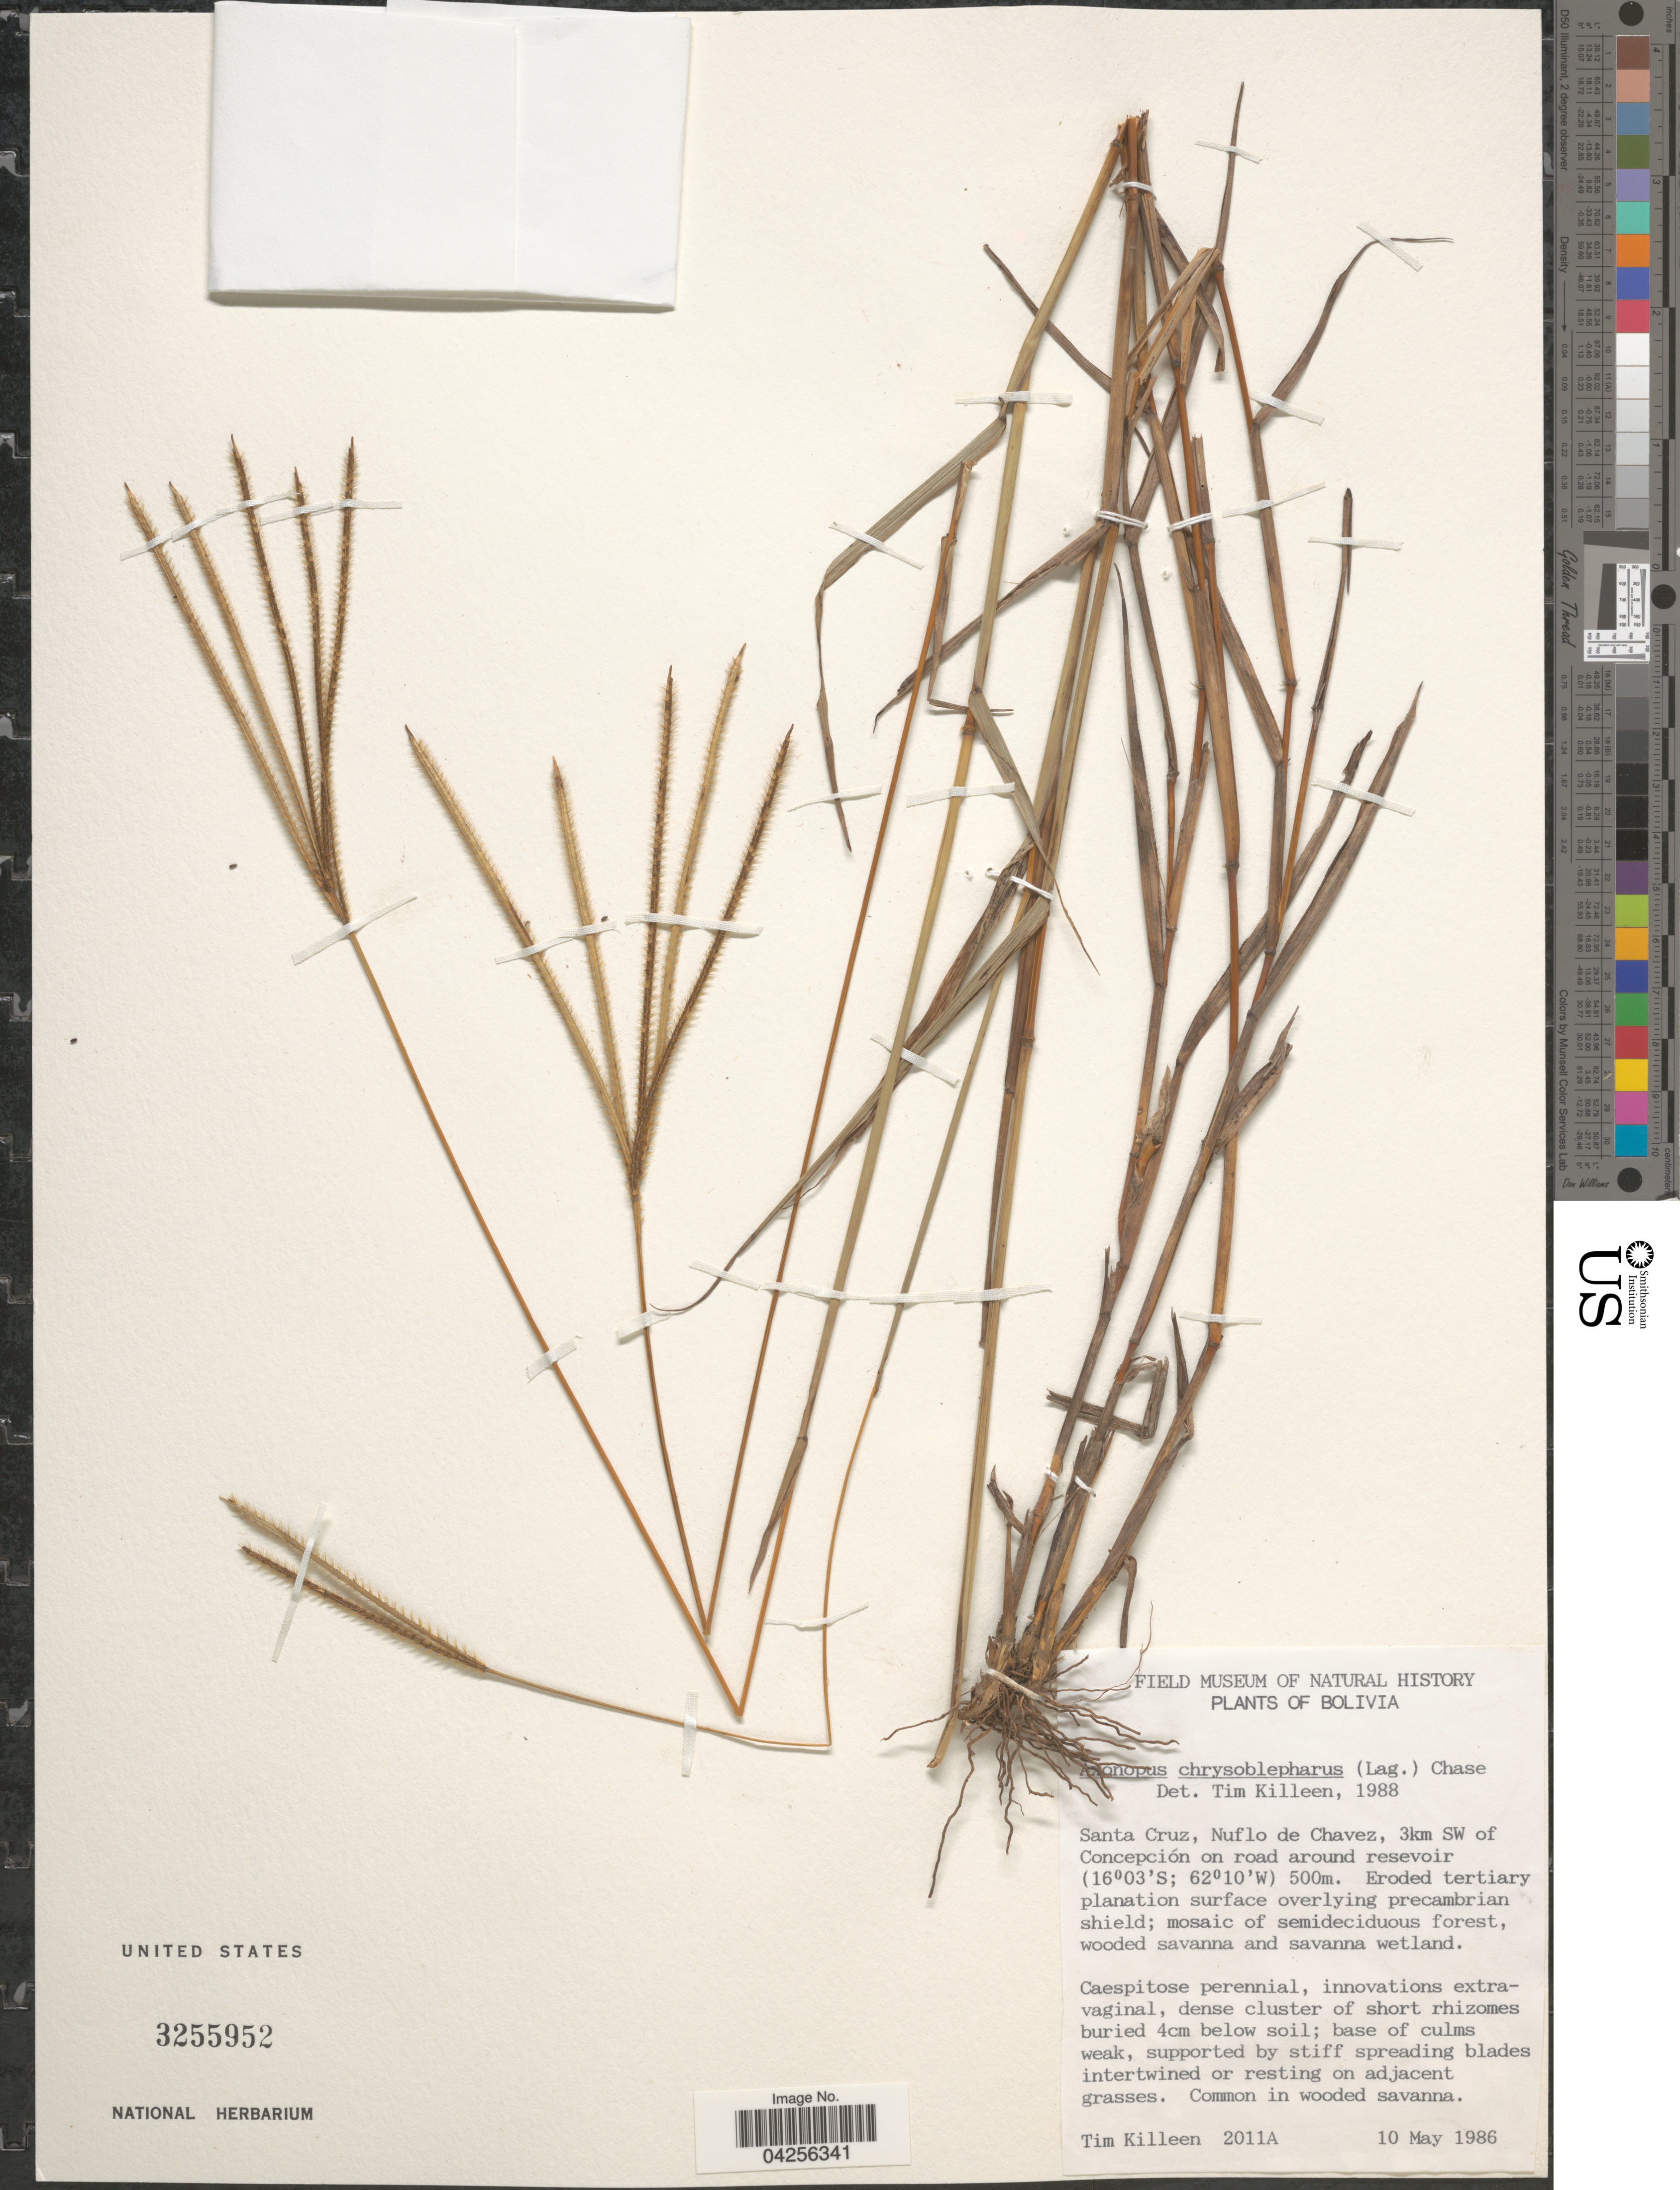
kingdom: Plantae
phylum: Tracheophyta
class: Liliopsida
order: Poales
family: Poaceae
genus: Axonopus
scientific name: Axonopus chrysoblepharis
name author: (Lag.) Chase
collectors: T. J. Killeen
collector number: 2011A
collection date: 1986-05-10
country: Bolivia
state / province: Santa Cruz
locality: Nuflo de Chavez, 3km SW of Concepción on road around reservoir.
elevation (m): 500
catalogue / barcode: US 3255952